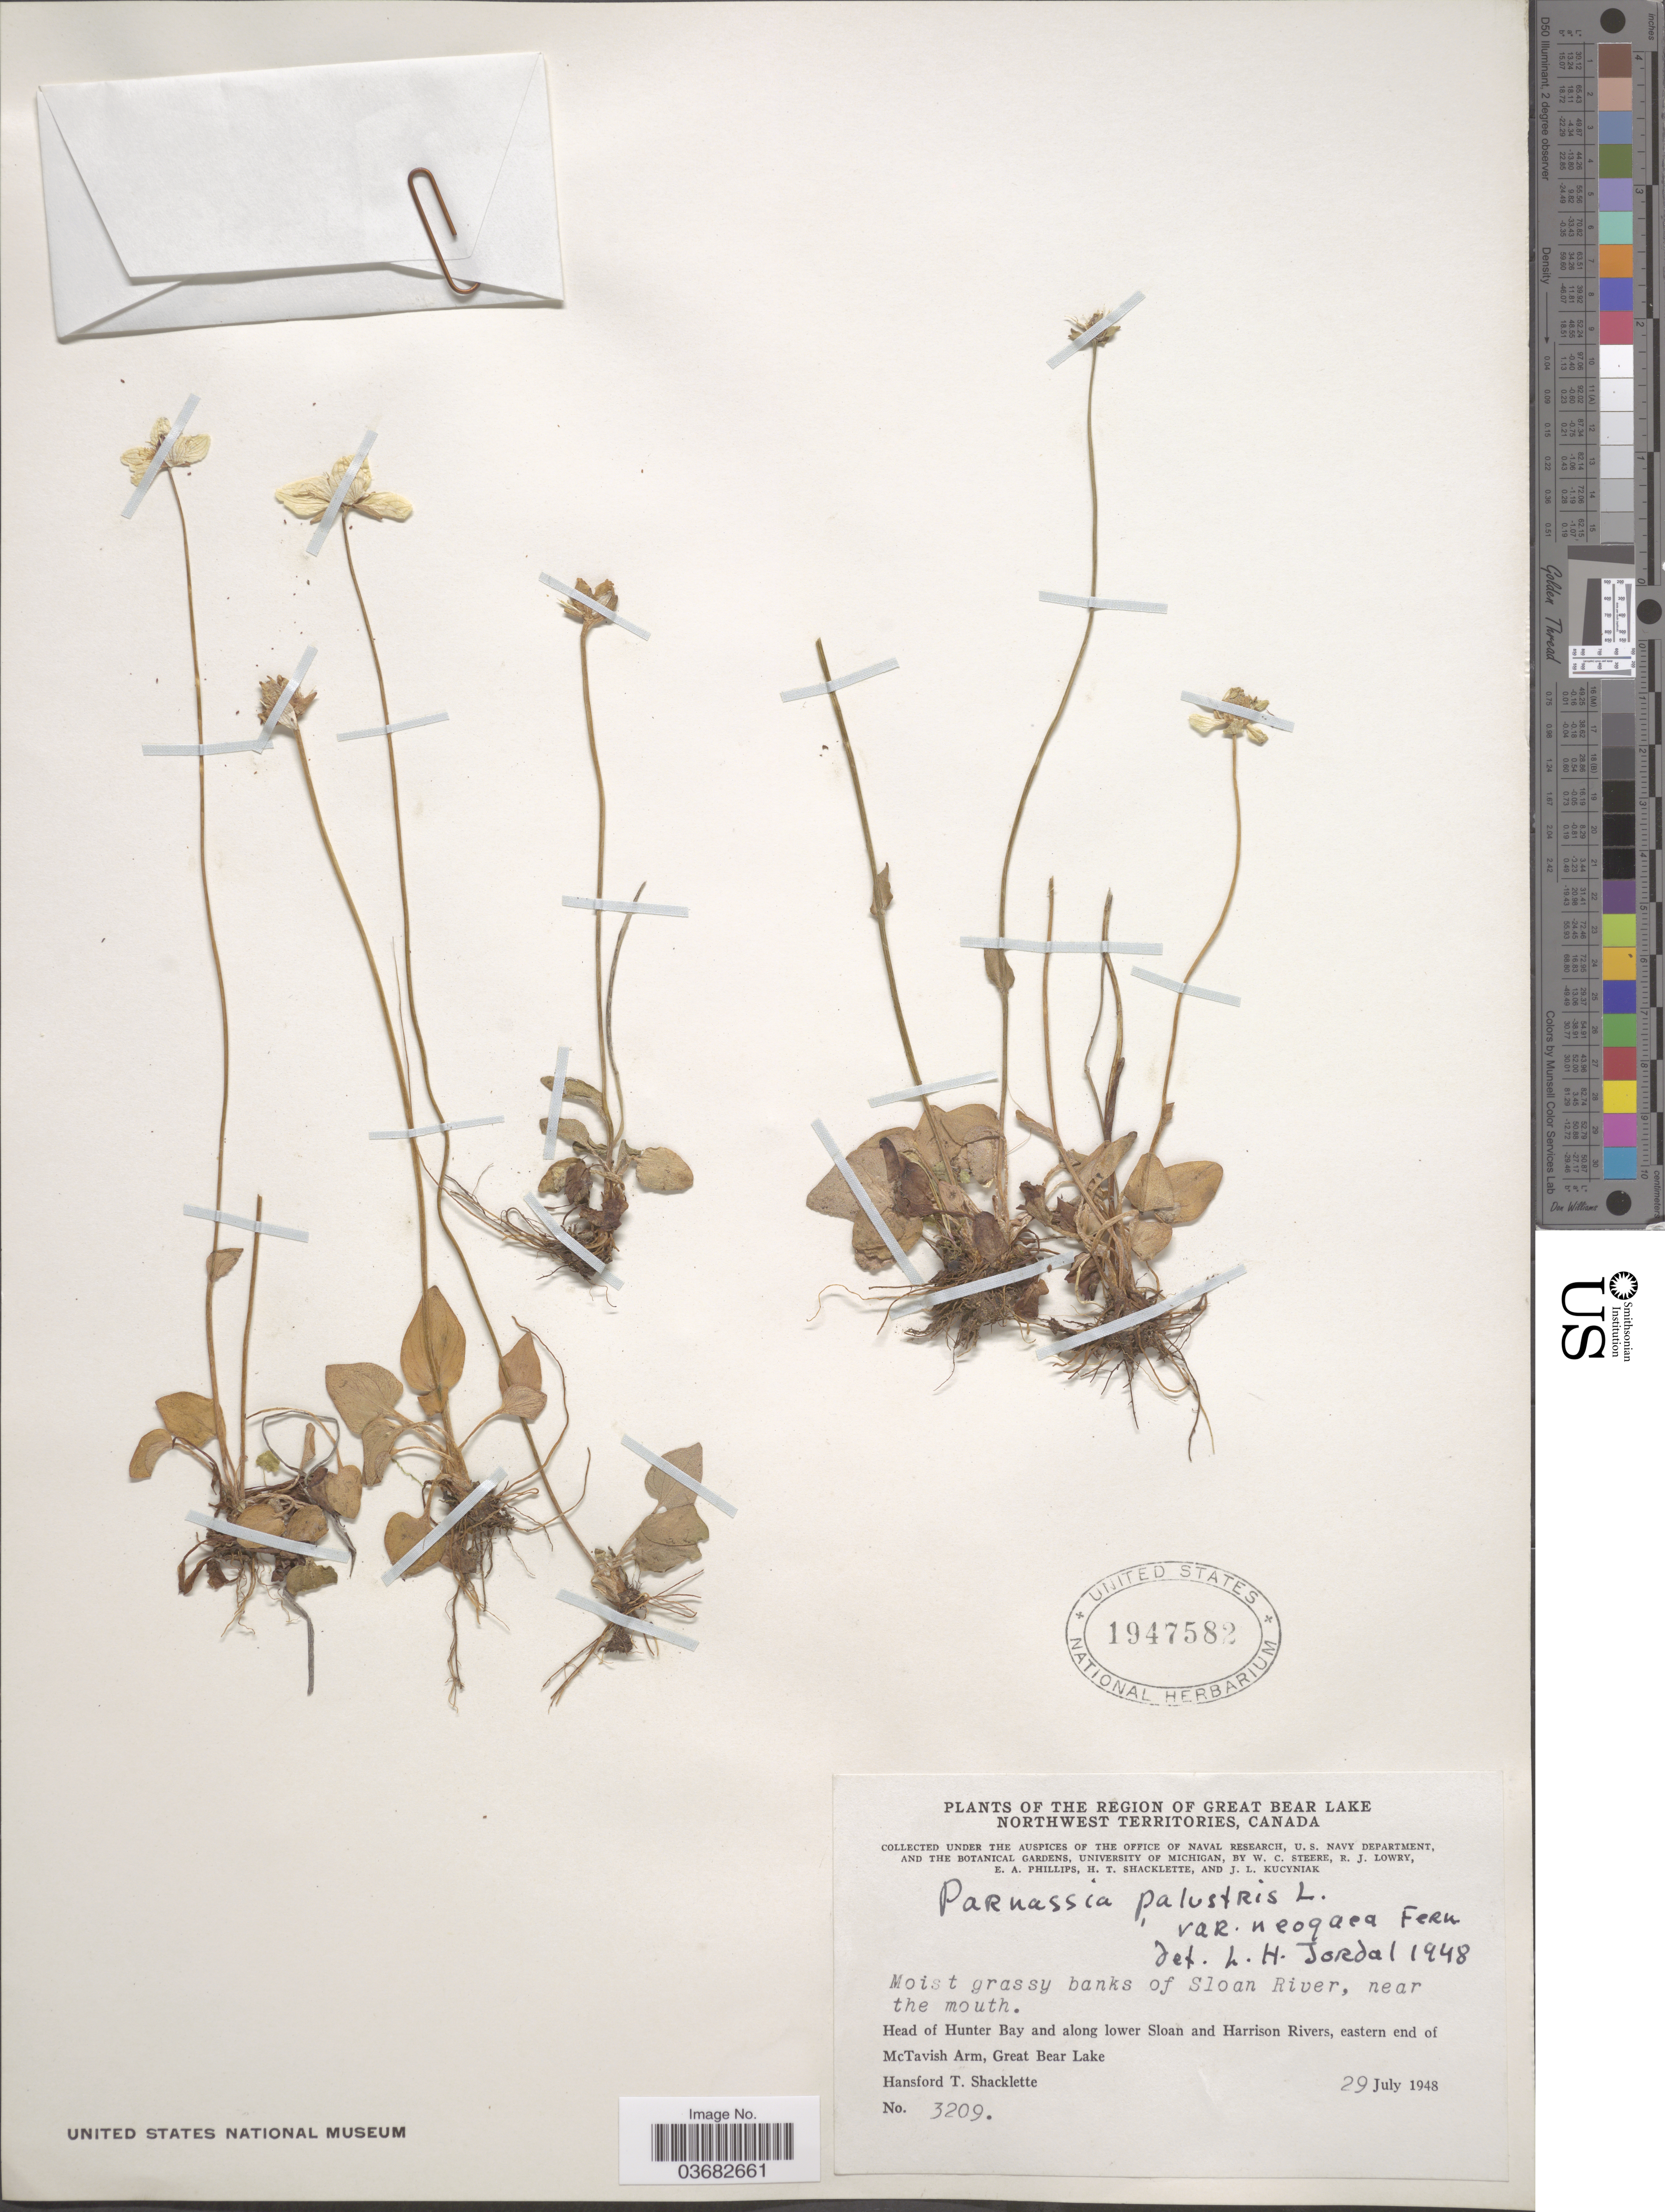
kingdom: Plantae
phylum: Tracheophyta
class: Magnoliopsida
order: Celastrales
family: Parnassiaceae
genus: Parnassia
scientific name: Parnassia palustris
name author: L.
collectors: W. C. Steere, R. Lowry, E. Phillips, H. Shacklette & J. Kucyniak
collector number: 3209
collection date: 1948-07-29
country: Canada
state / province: Northwest Territories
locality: The Region of Great Bear Lake. Moist grassy banks of Sloan River, near the mouth. Head of Hunter Bay and along lower Sloan and Harrison Rivers, eastern end of McTavish Arm, Great Bear Lake.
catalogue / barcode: US 1947582